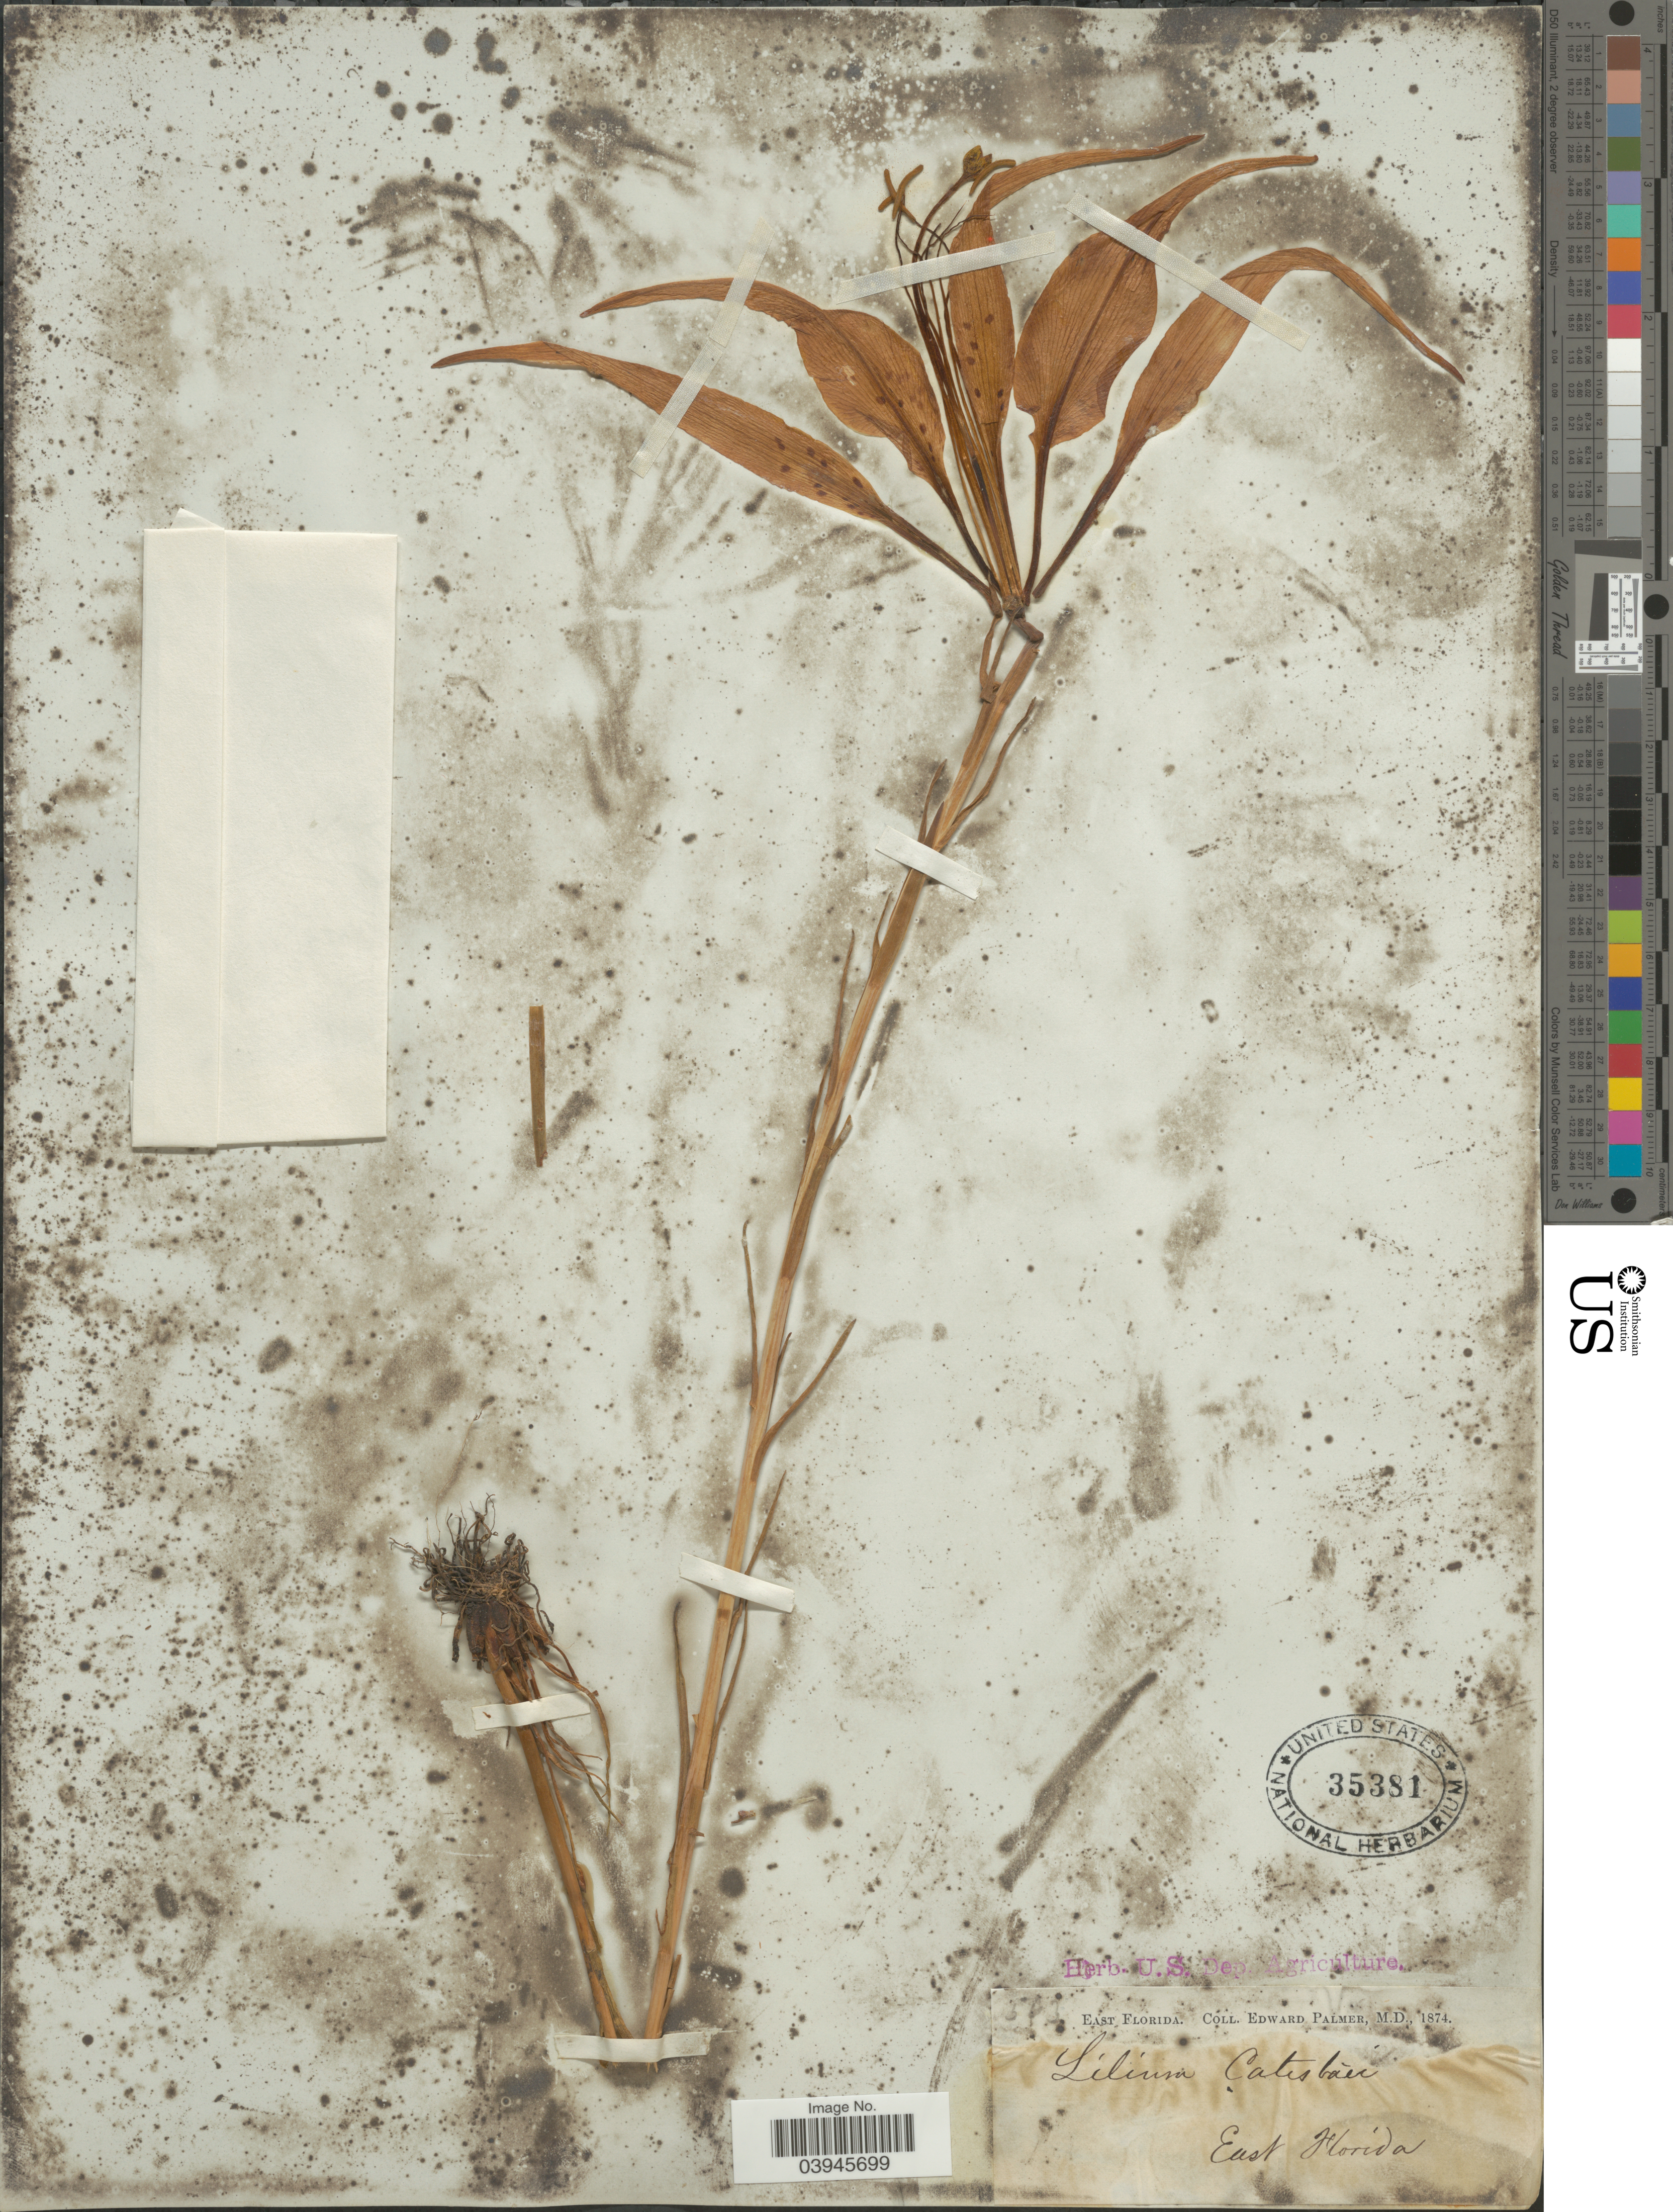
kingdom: Plantae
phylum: Tracheophyta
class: Liliopsida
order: Liliales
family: Liliaceae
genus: Lilium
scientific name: Lilium catesbaei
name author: Walter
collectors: E. Palmer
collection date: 1874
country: United States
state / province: Florida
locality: East Florida.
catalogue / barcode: US 35381